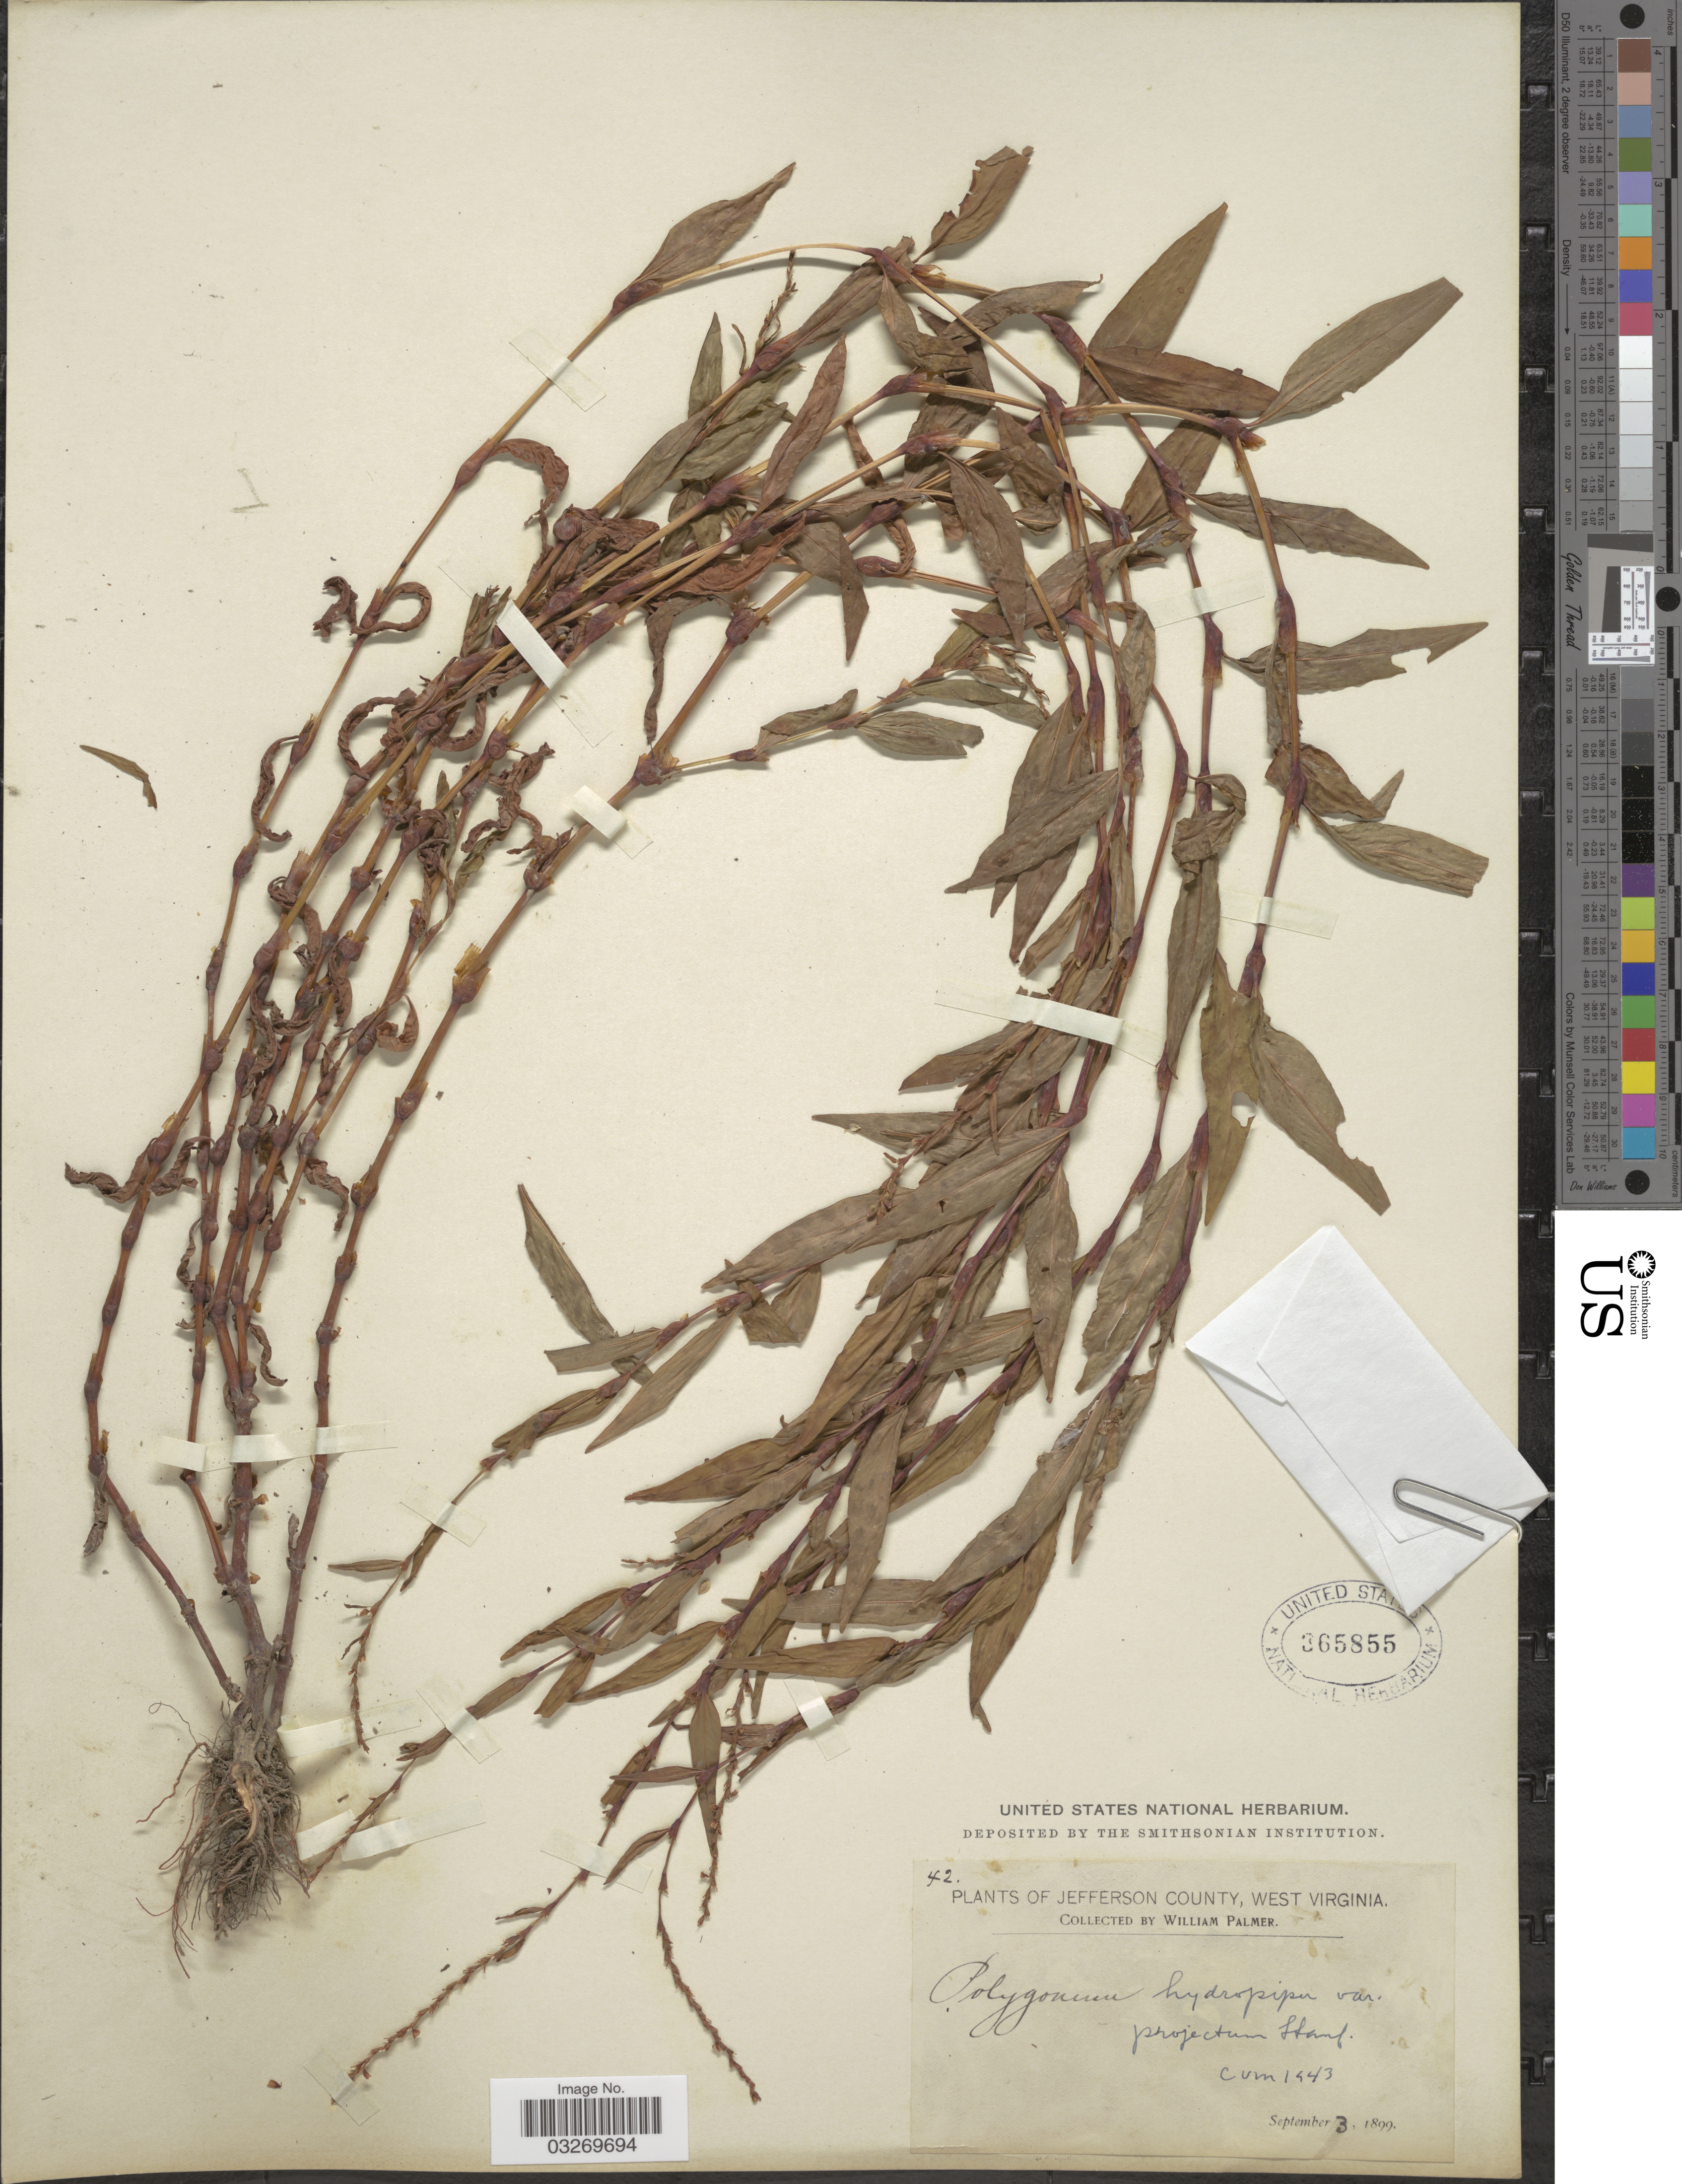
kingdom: Plantae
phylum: Tracheophyta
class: Magnoliopsida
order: Caryophyllales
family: Polygonaceae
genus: Persicaria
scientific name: Persicaria hydropiper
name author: (L.) Delarbre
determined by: Atha, D. E.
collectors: W. Palmer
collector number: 42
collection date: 1899-09-03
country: United States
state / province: West Virginia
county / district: Jefferson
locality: Jefferson County.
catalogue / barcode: US 365855